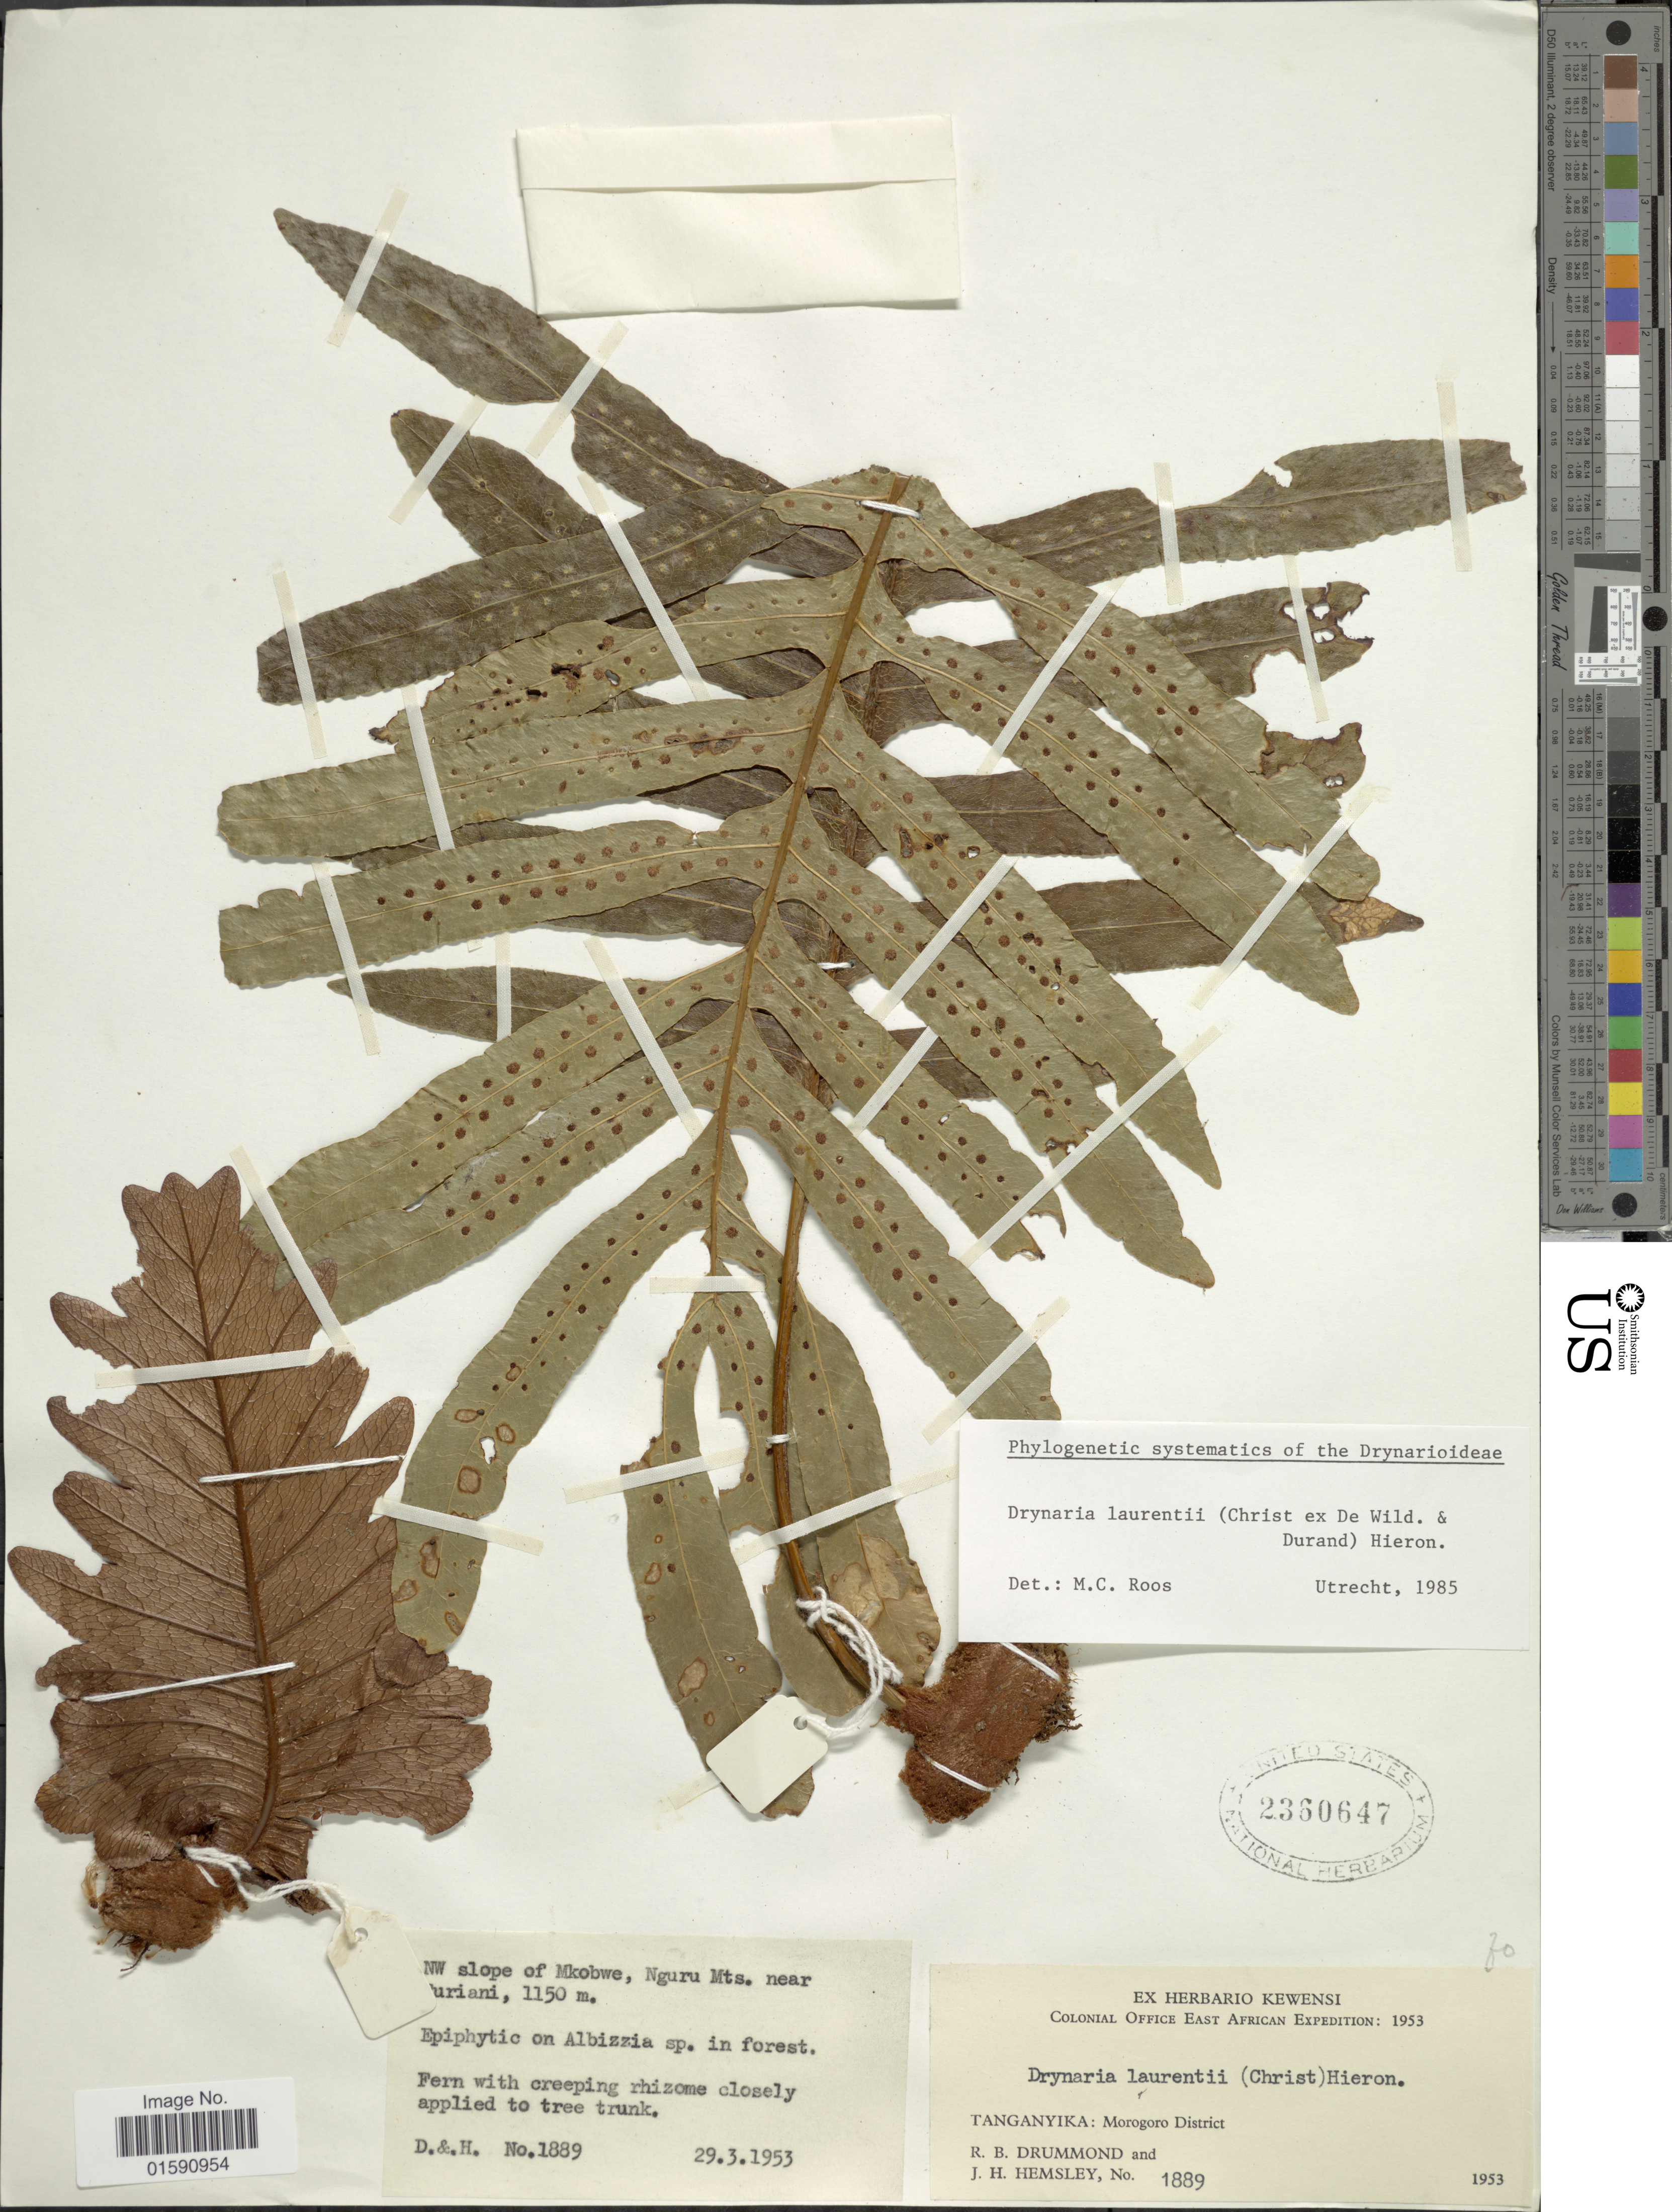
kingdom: Plantae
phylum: Tracheophyta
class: Polypodiopsida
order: Polypodiales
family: Polypodiaceae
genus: Drynaria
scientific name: Drynaria laurentii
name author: (Christ) Hieron.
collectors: R. Drummond & J. H. Hemsley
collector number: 1889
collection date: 1953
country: Tanzania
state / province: Morogoro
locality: Tanganyika: Morogoro District. NW slope of Mkoobwe, Nguu Mts. near [illegible text]riani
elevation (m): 1150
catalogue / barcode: US 2360647